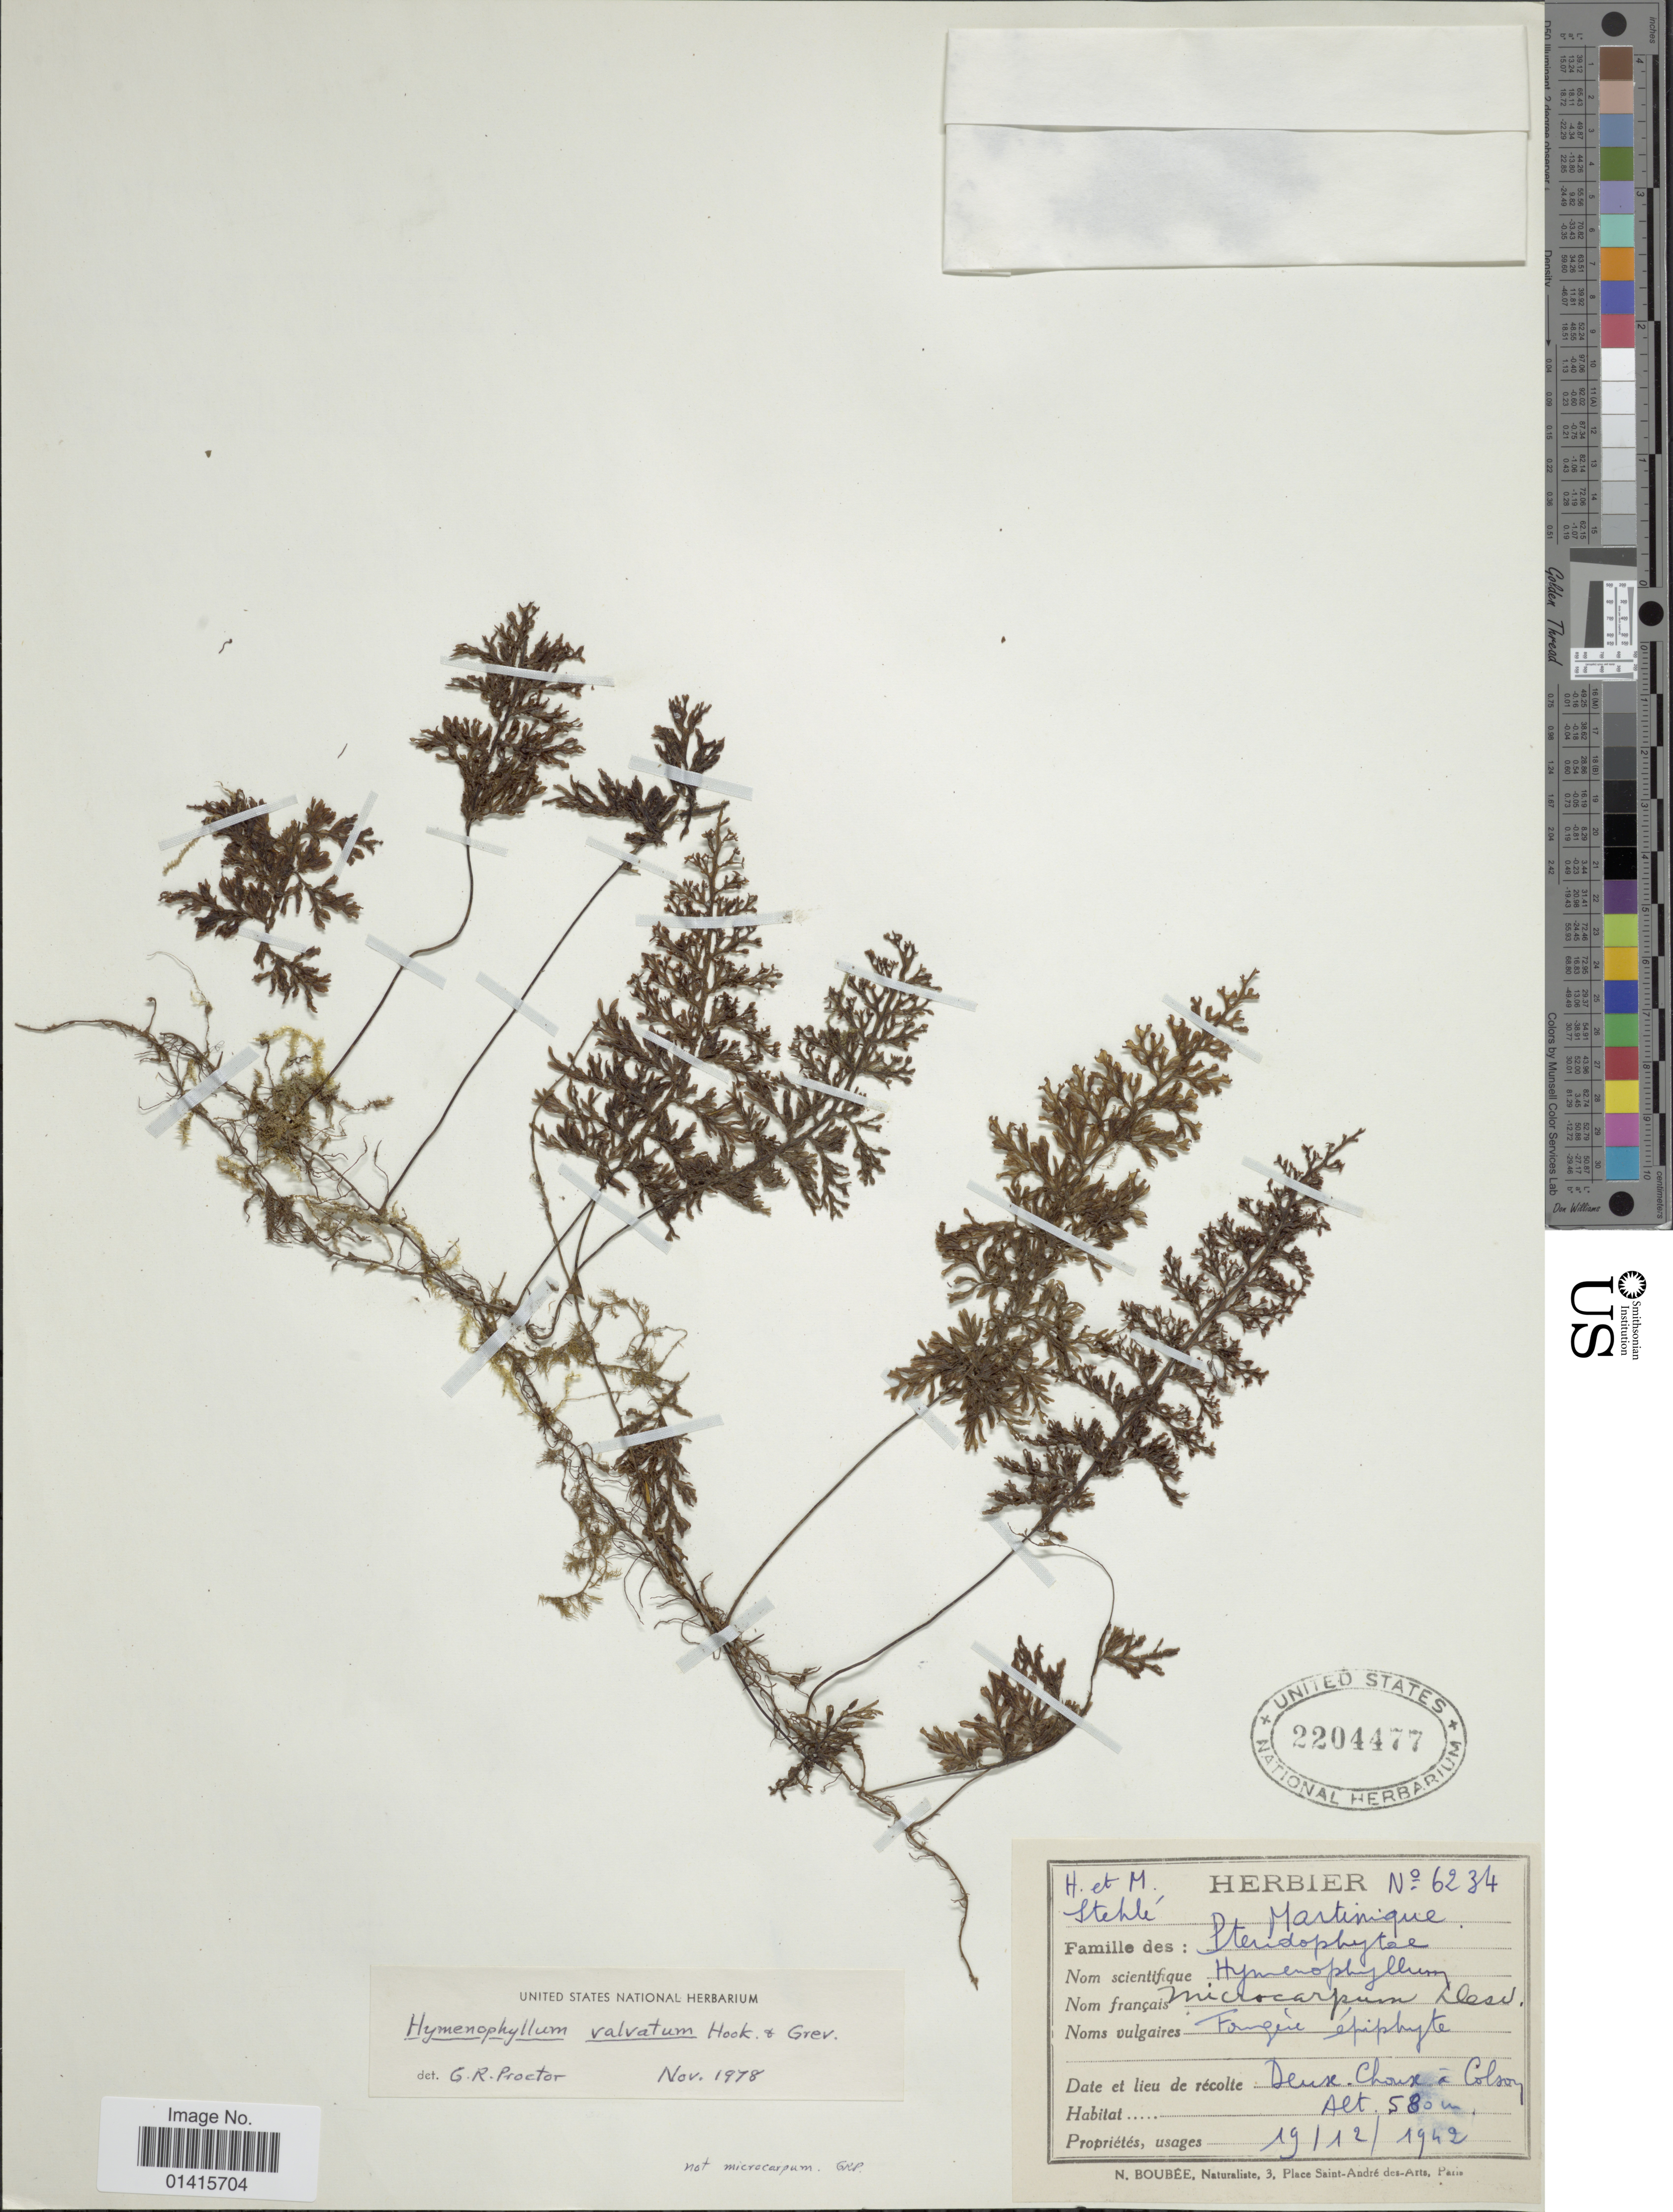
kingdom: Plantae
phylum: Tracheophyta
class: Polypodiopsida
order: Hymenophyllales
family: Hymenophyllaceae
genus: Hymenophyllum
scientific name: Hymenophyllum valvatum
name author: Hook. & Grev.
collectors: H. Stehlé & M. Stehlé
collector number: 6234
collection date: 1942-12-19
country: Martinique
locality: Dense-Choux a Colsoy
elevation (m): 580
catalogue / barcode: US 2204477